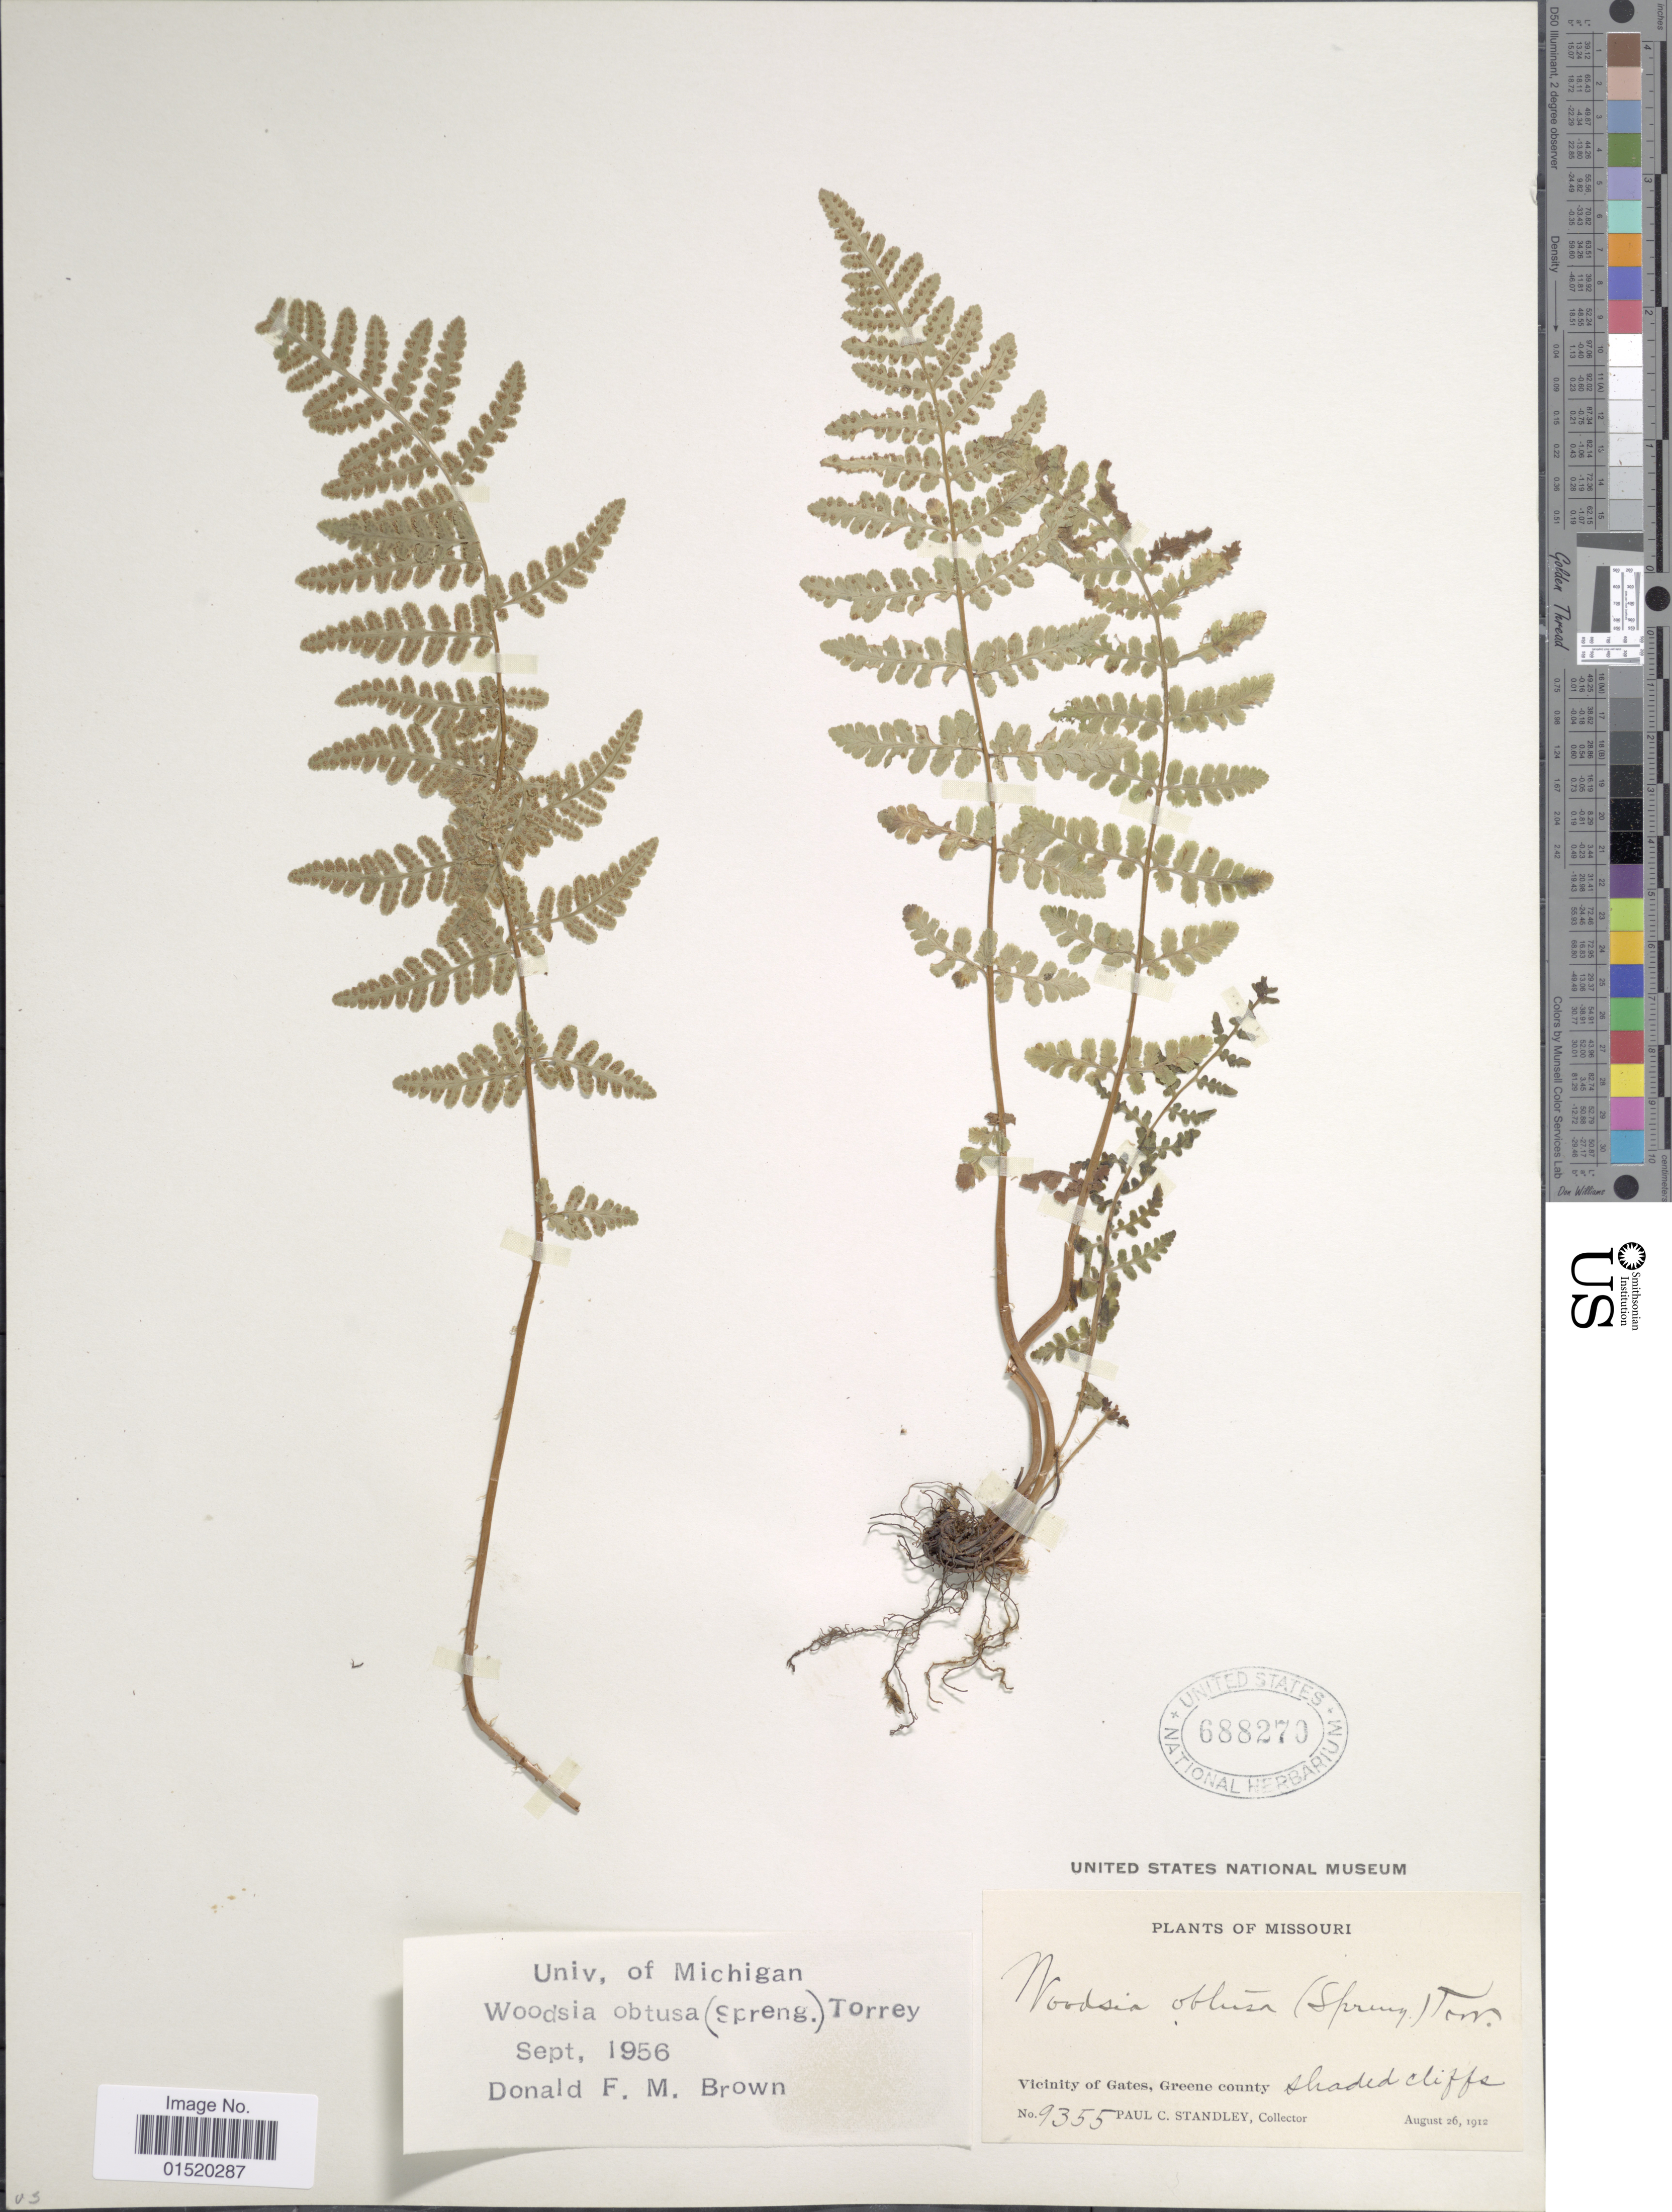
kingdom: Plantae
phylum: Tracheophyta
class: Polypodiopsida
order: Polypodiales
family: Woodsiaceae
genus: Woodsia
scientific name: Woodsia obtusa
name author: (Spreng.) Torr.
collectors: P. C. Standley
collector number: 9355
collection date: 1912-08-26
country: United States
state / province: Missouri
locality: Vicinity of Gates, Greene county, shaded cliffs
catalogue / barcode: US 688270